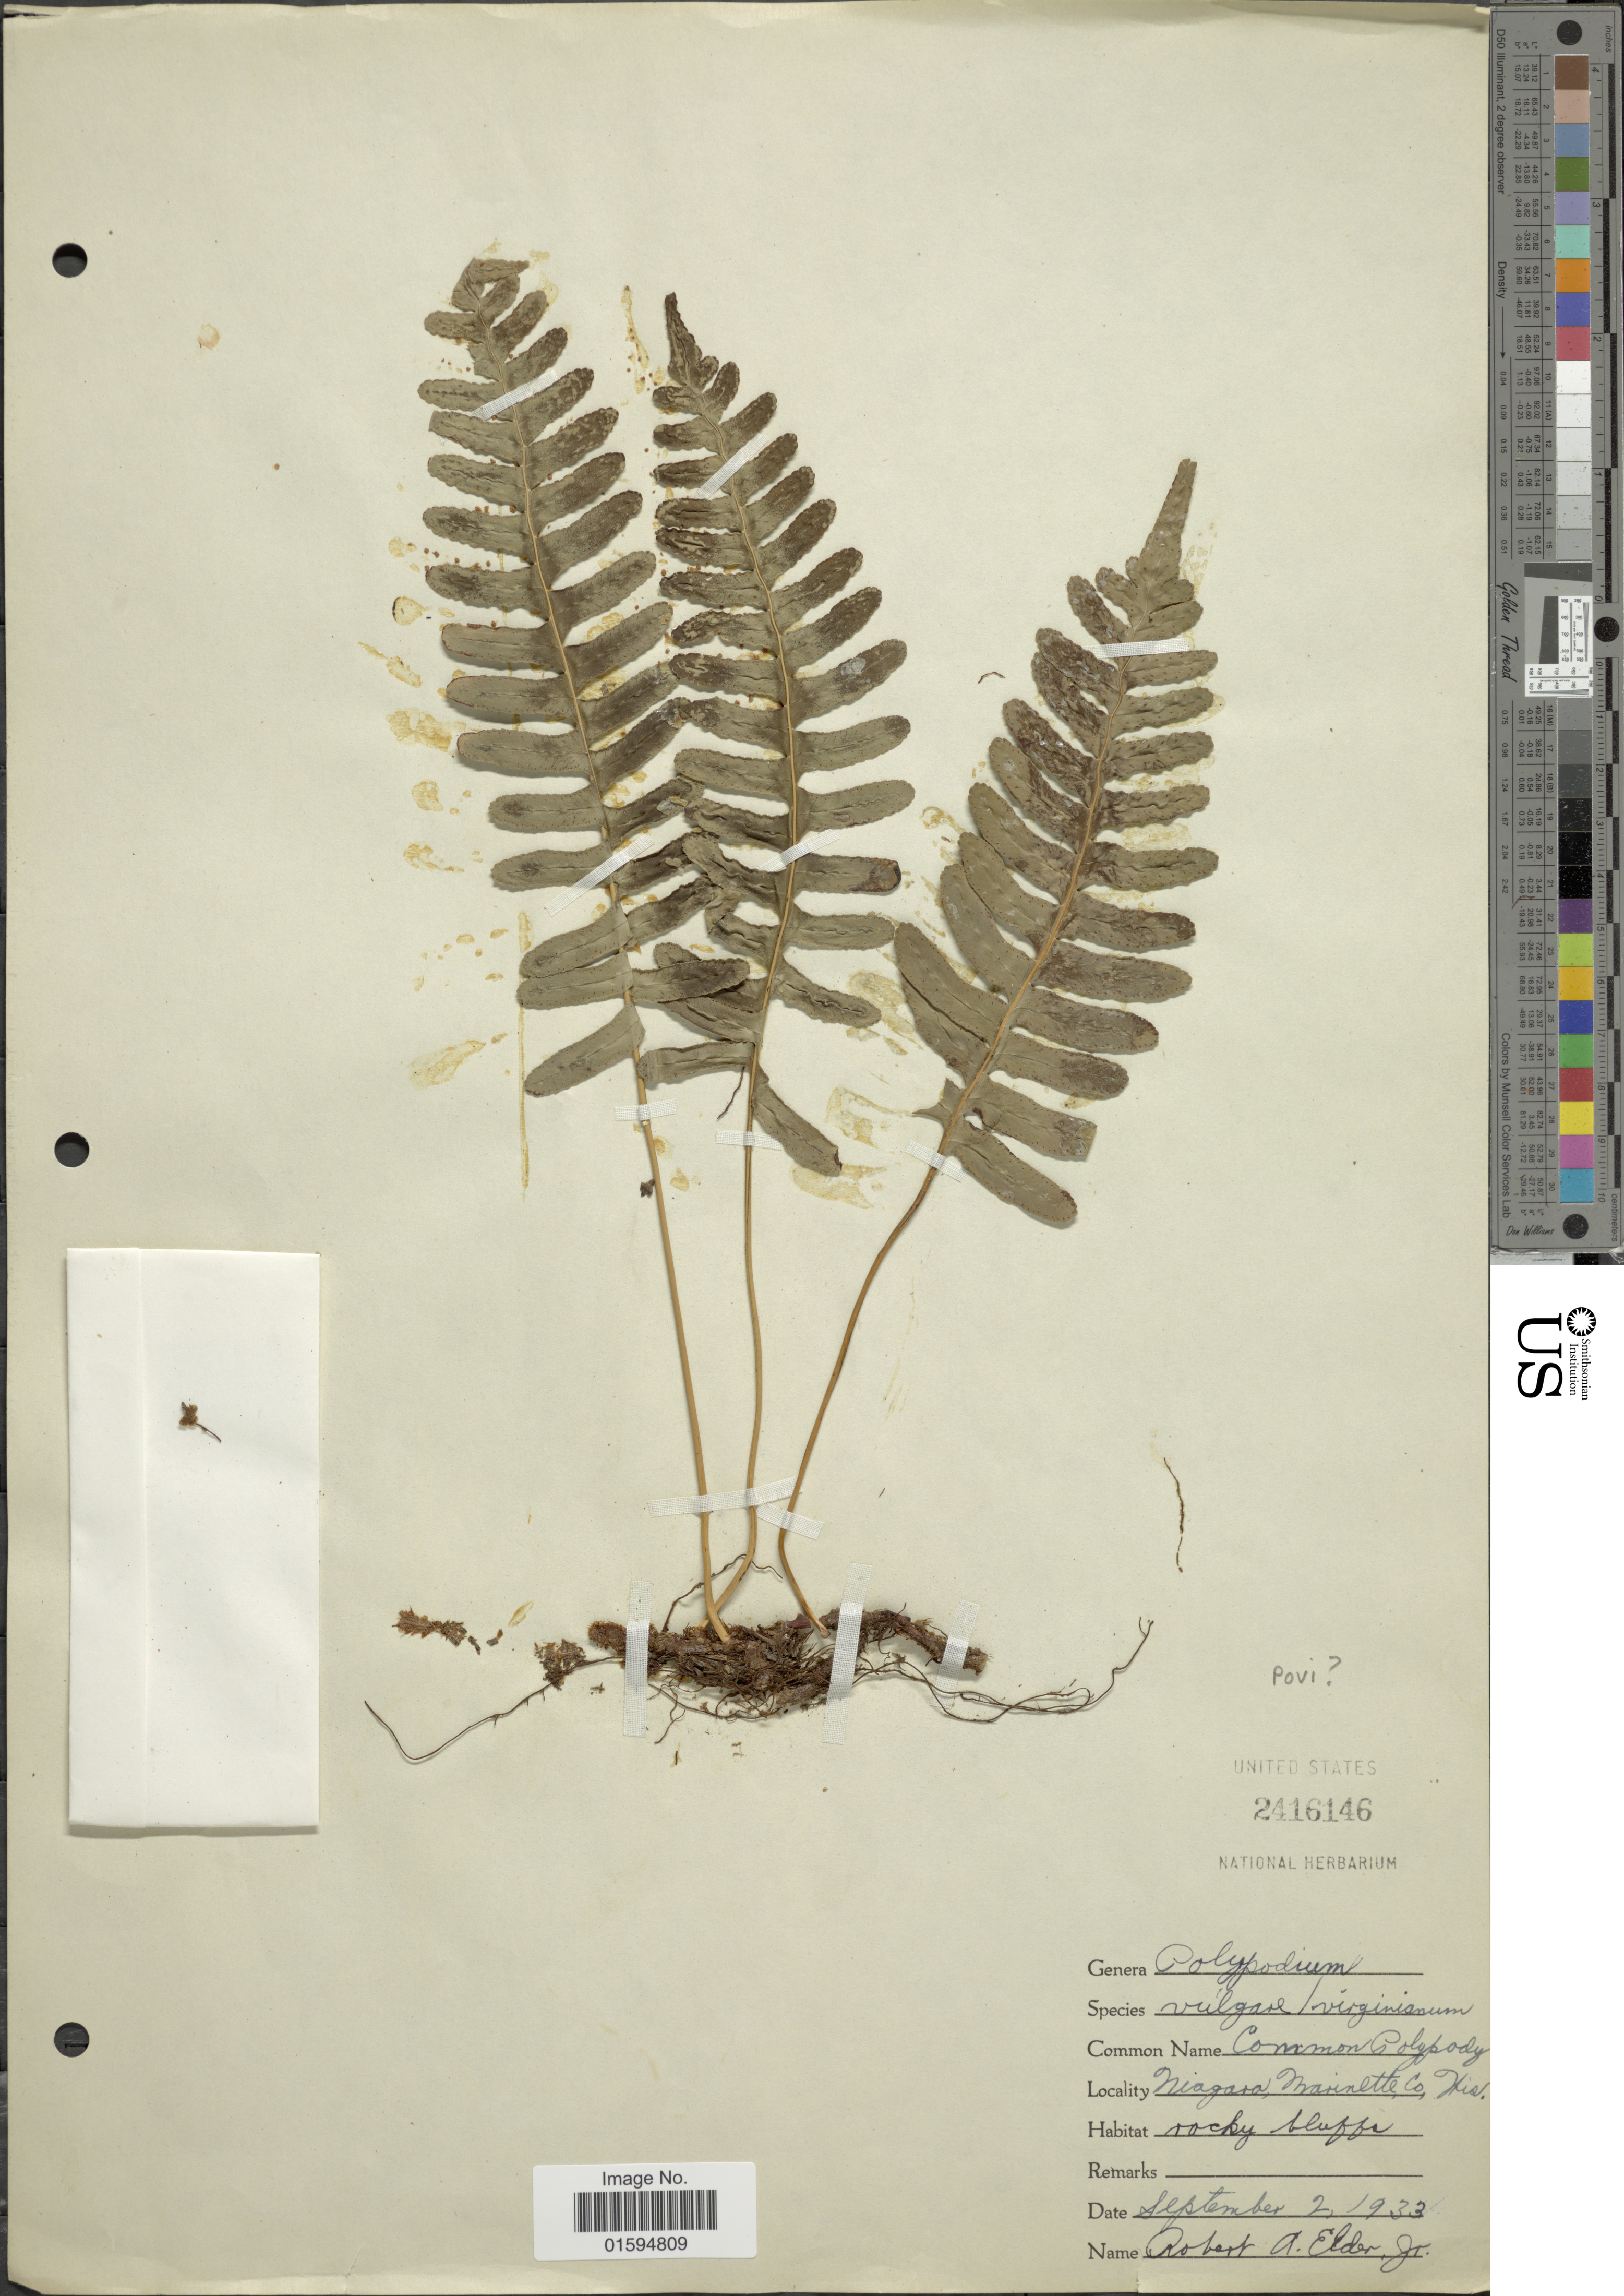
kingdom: Plantae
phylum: Tracheophyta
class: Polypodiopsida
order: Polypodiales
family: Polypodiaceae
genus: Polypodium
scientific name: Polypodium virginianum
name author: L.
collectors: R. Elder Jr.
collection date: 1933-09-02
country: United States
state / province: Wisconsin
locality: Niagara, Marinette Co. Wis, Rocky bluffs.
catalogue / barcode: US 2416146